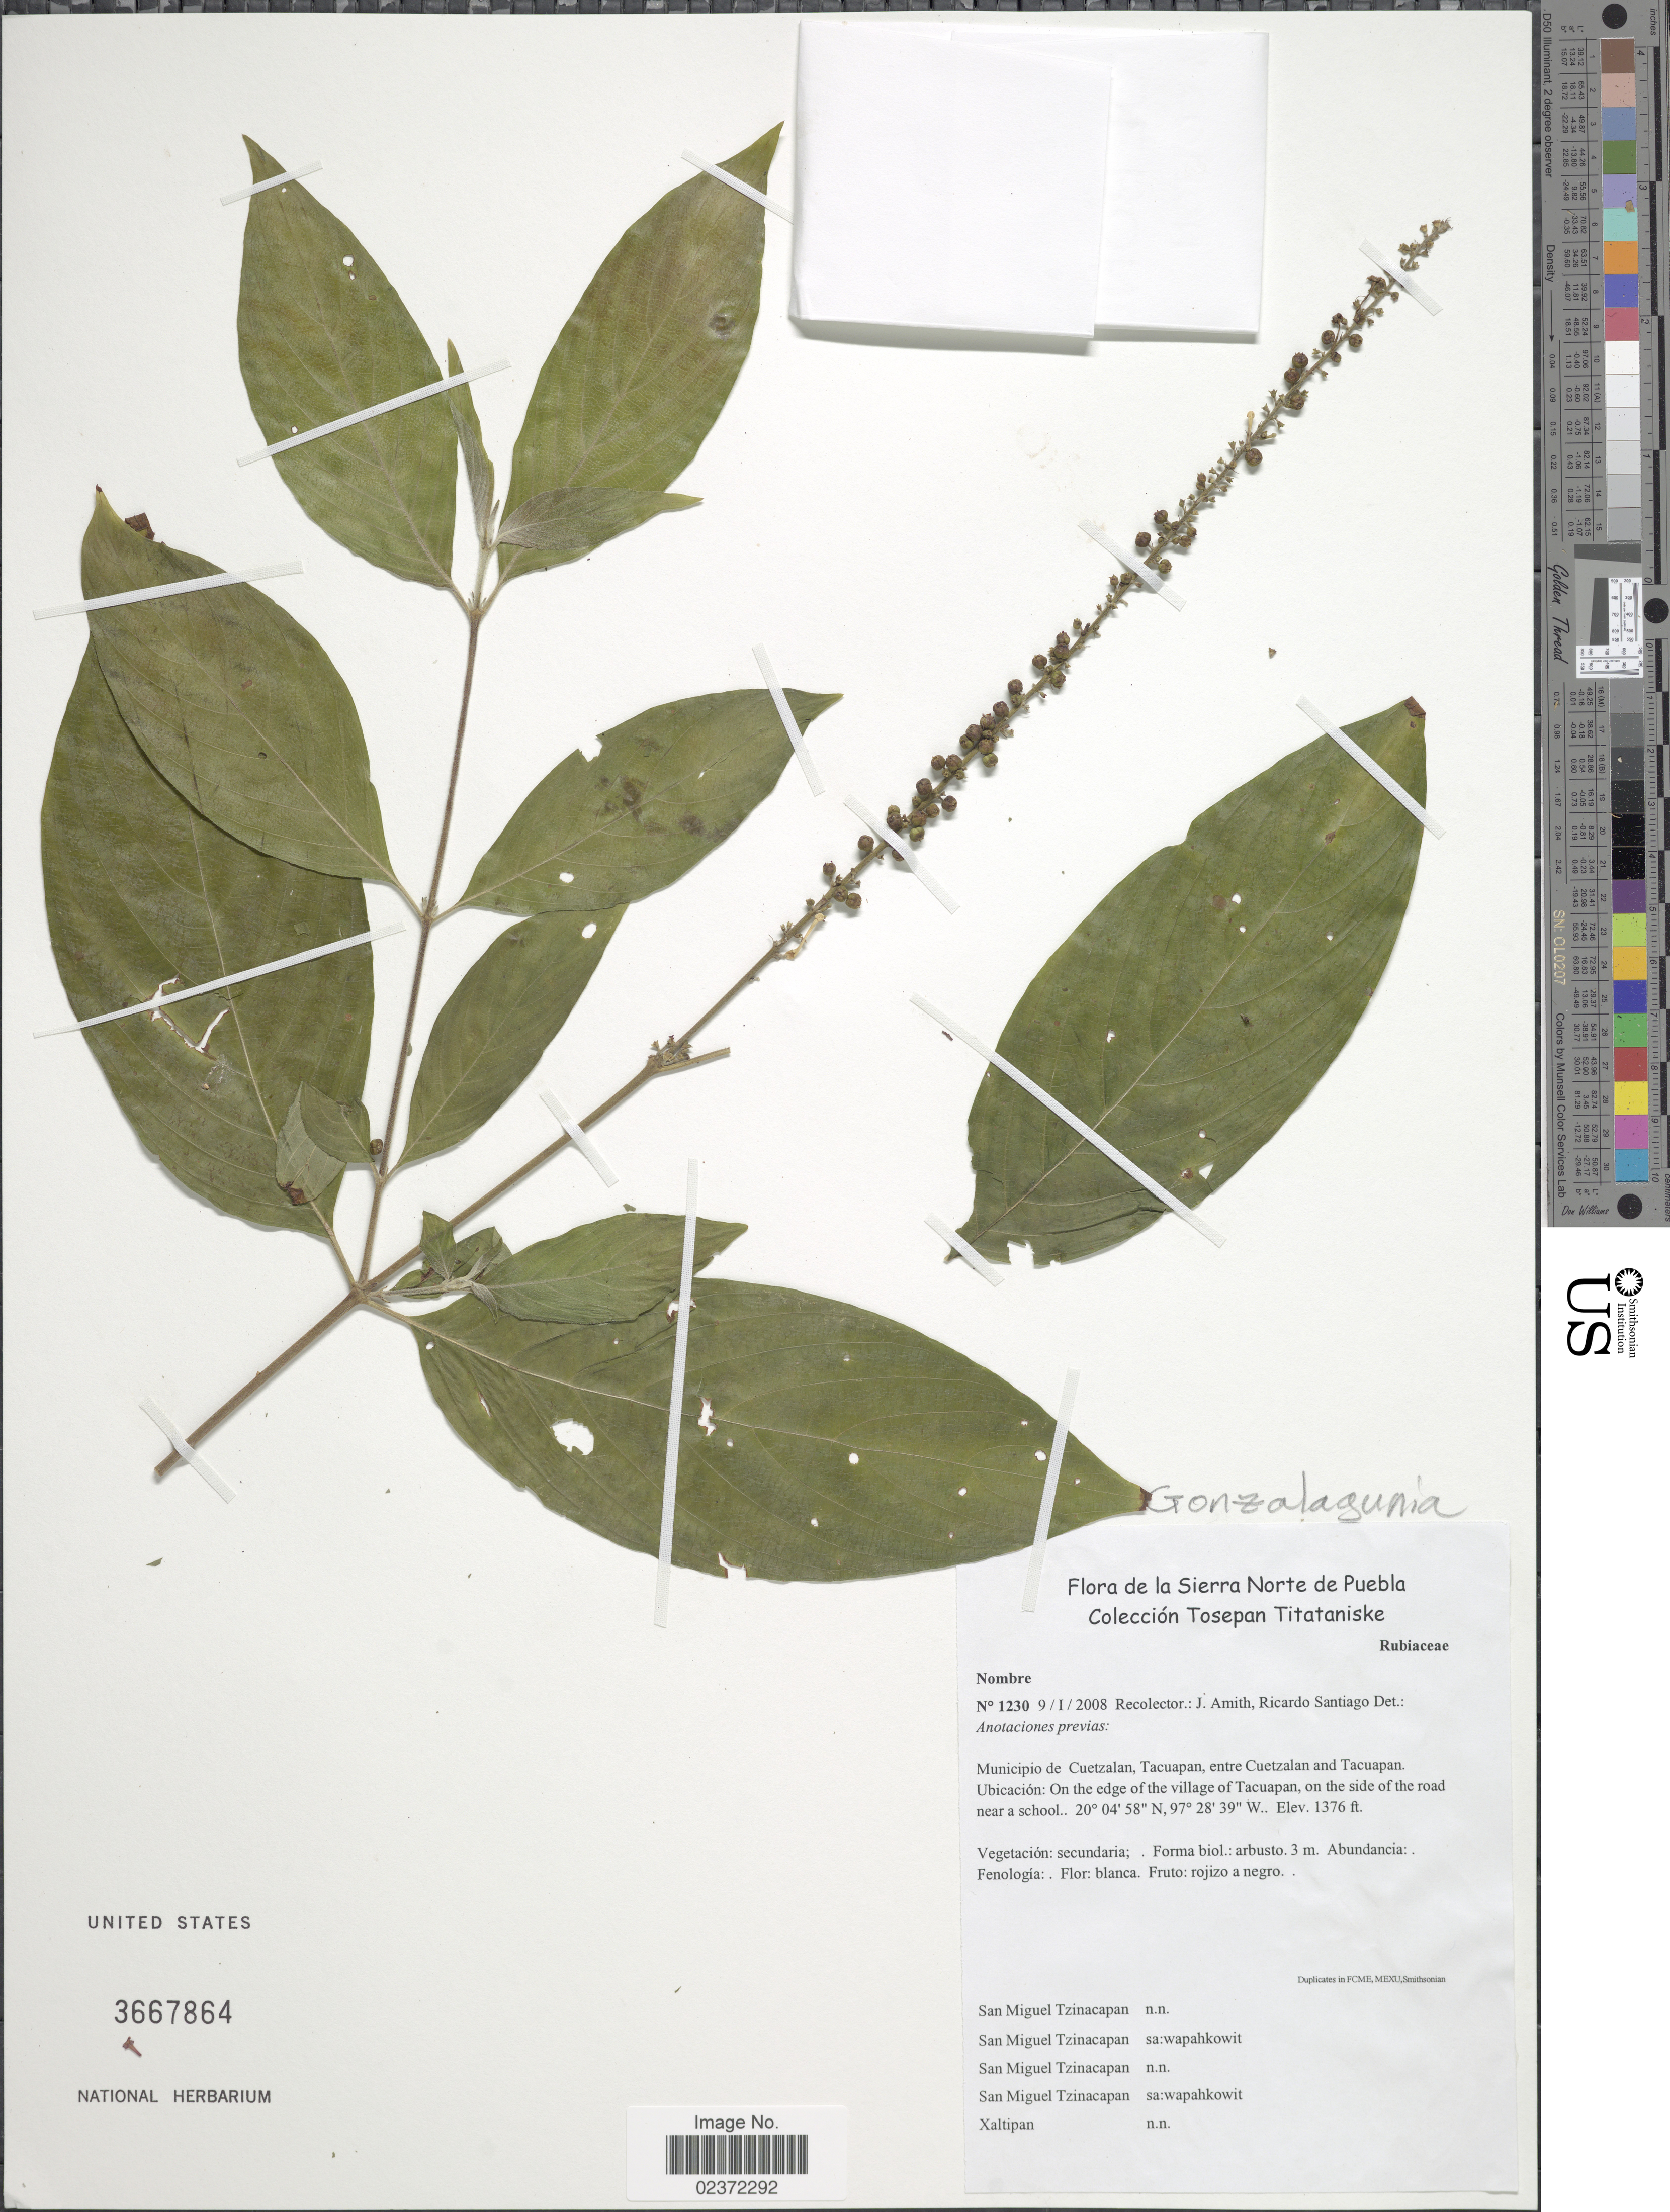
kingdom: Plantae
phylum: Tracheophyta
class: Magnoliopsida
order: Gentianales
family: Rubiaceae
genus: Duggena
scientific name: Duggena sp.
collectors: J. D. Amith & R. Santiago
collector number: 1230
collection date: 2008-01-09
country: Mexico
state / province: Puebla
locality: De la Sierra Norte de Puebla, Municipio de Cuetzalan, Tacuapan, entre Cuetzalan and Tacuapan, Ubicacion: on the edge of the village of Tacuapan, on the side of the road near a school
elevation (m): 419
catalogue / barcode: US 3667864